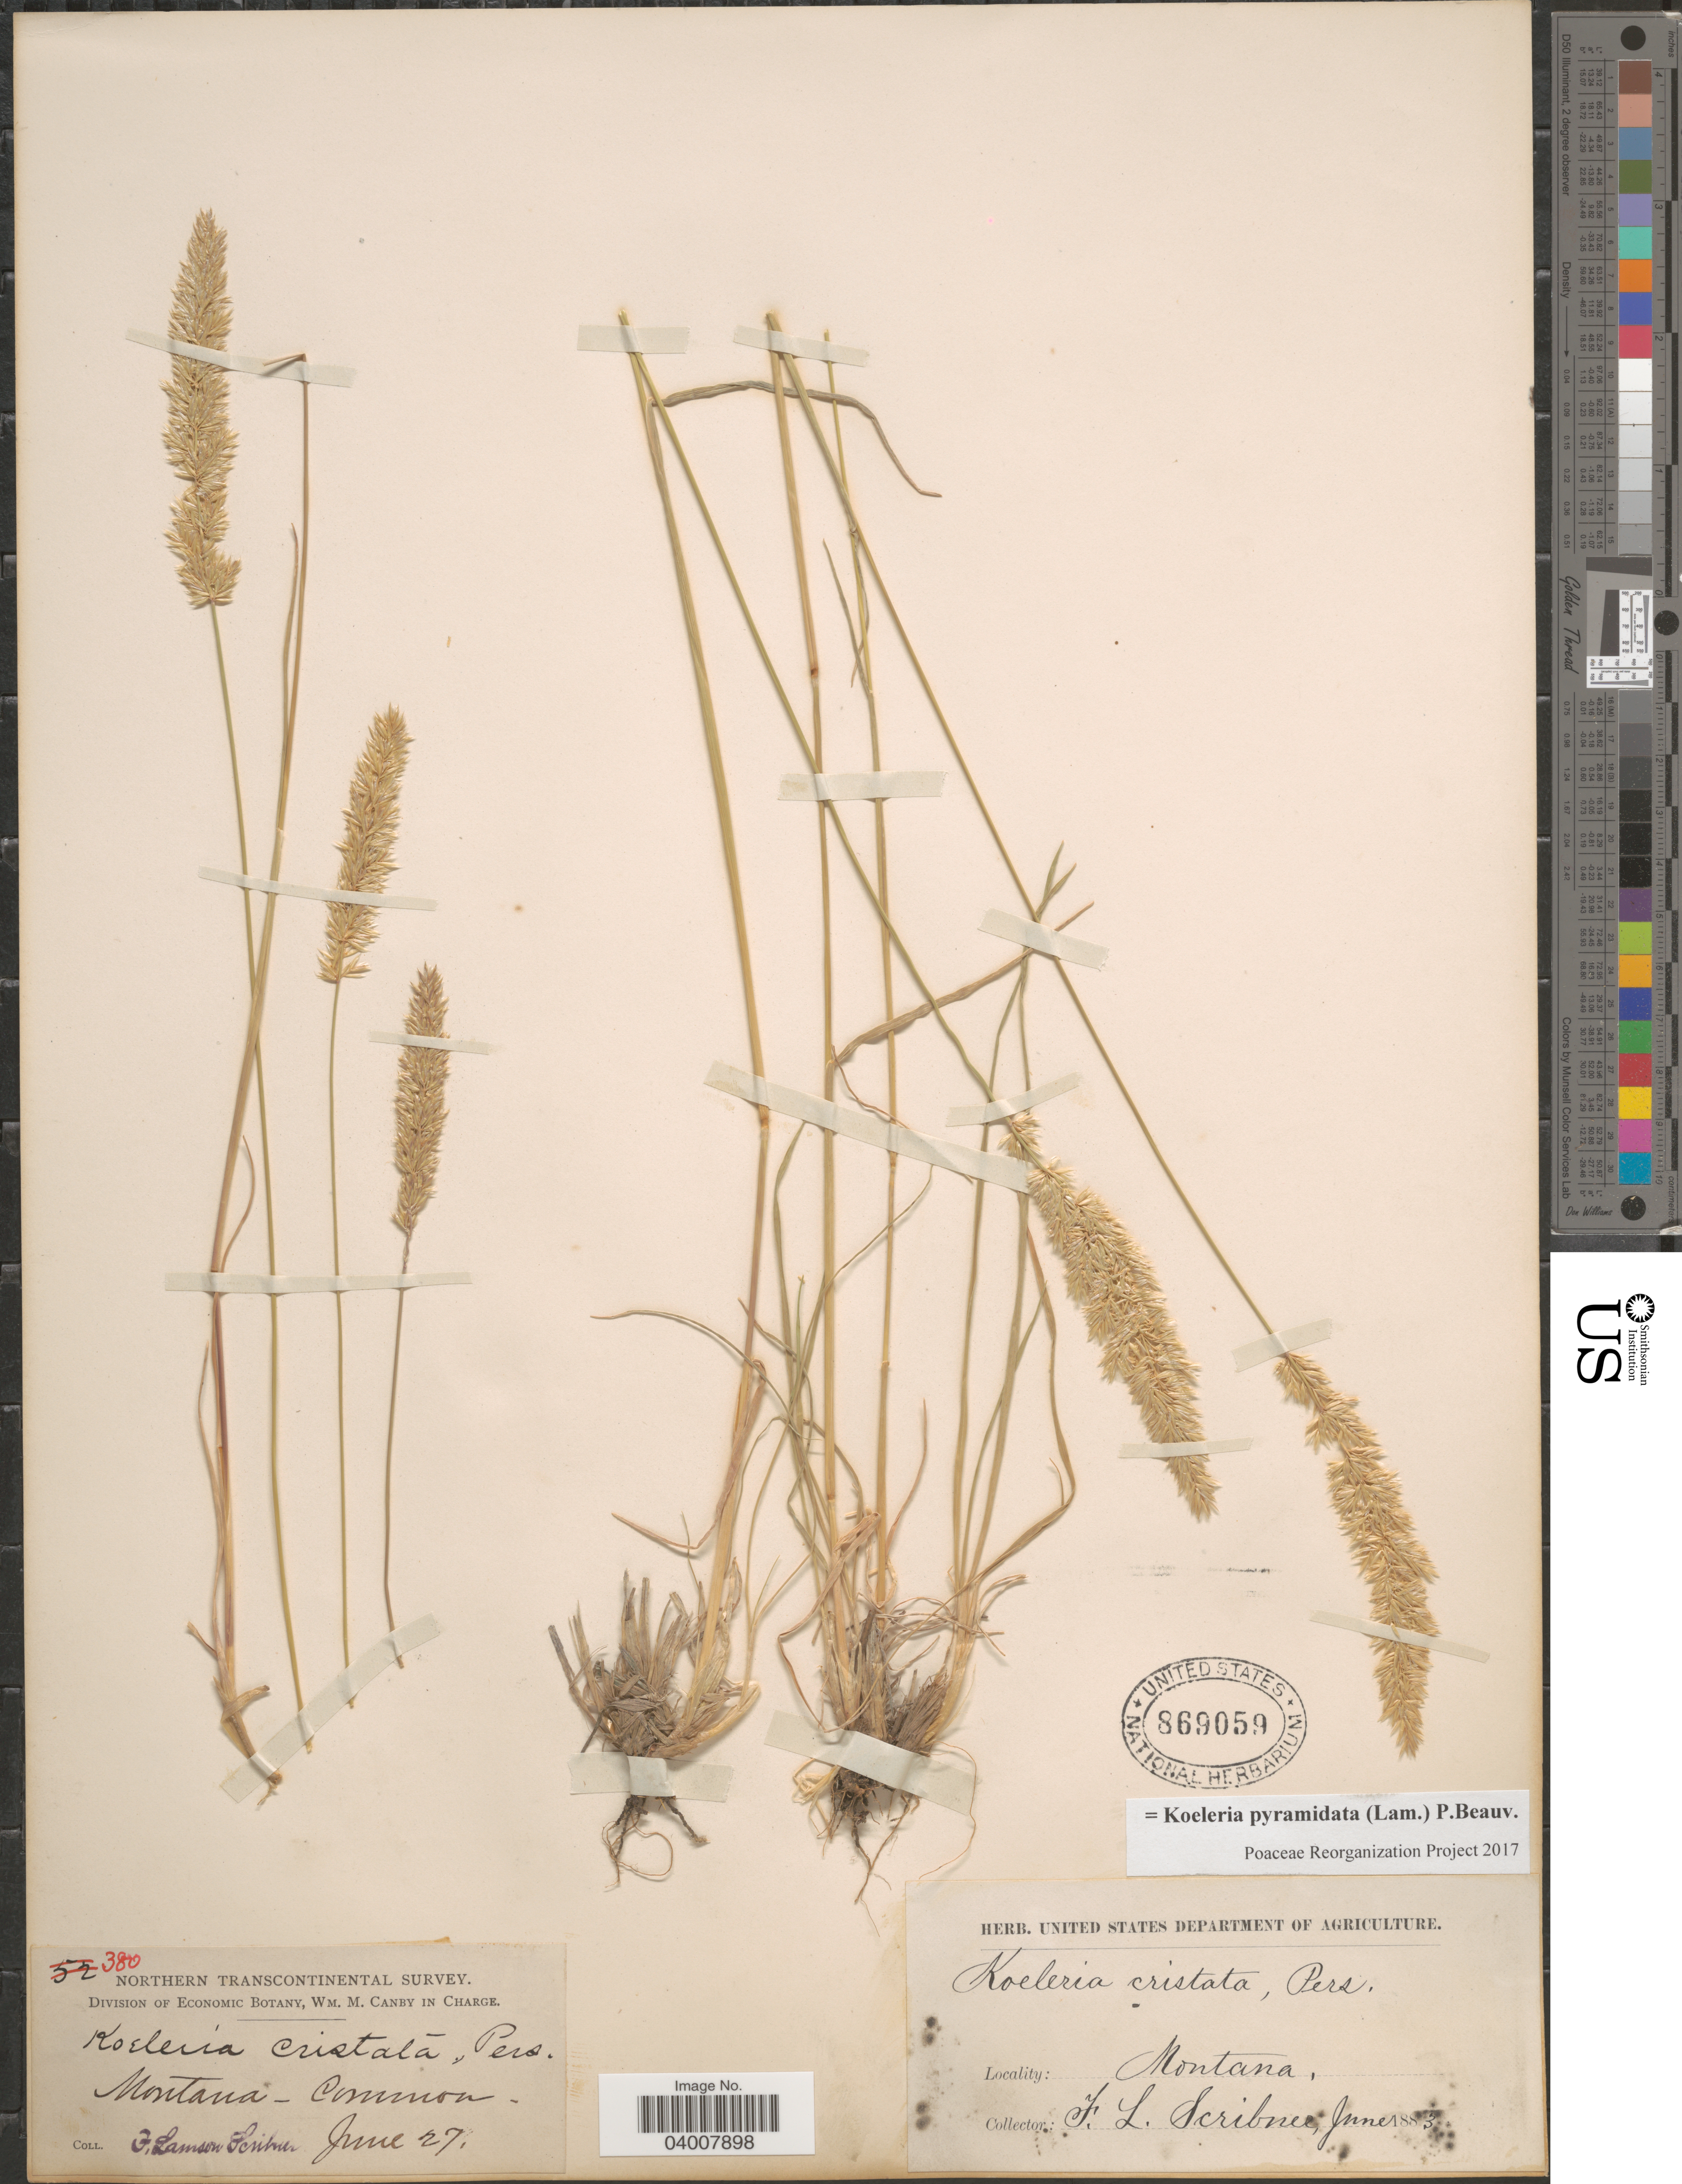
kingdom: Plantae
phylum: Tracheophyta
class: Liliopsida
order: Poales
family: Poaceae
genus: Koeleria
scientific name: Koeleria pyramidata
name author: (Lam.) P. Beauv.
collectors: F. Lamson-Scribner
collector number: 380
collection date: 1883-06-27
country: United States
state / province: Montana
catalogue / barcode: US 869059